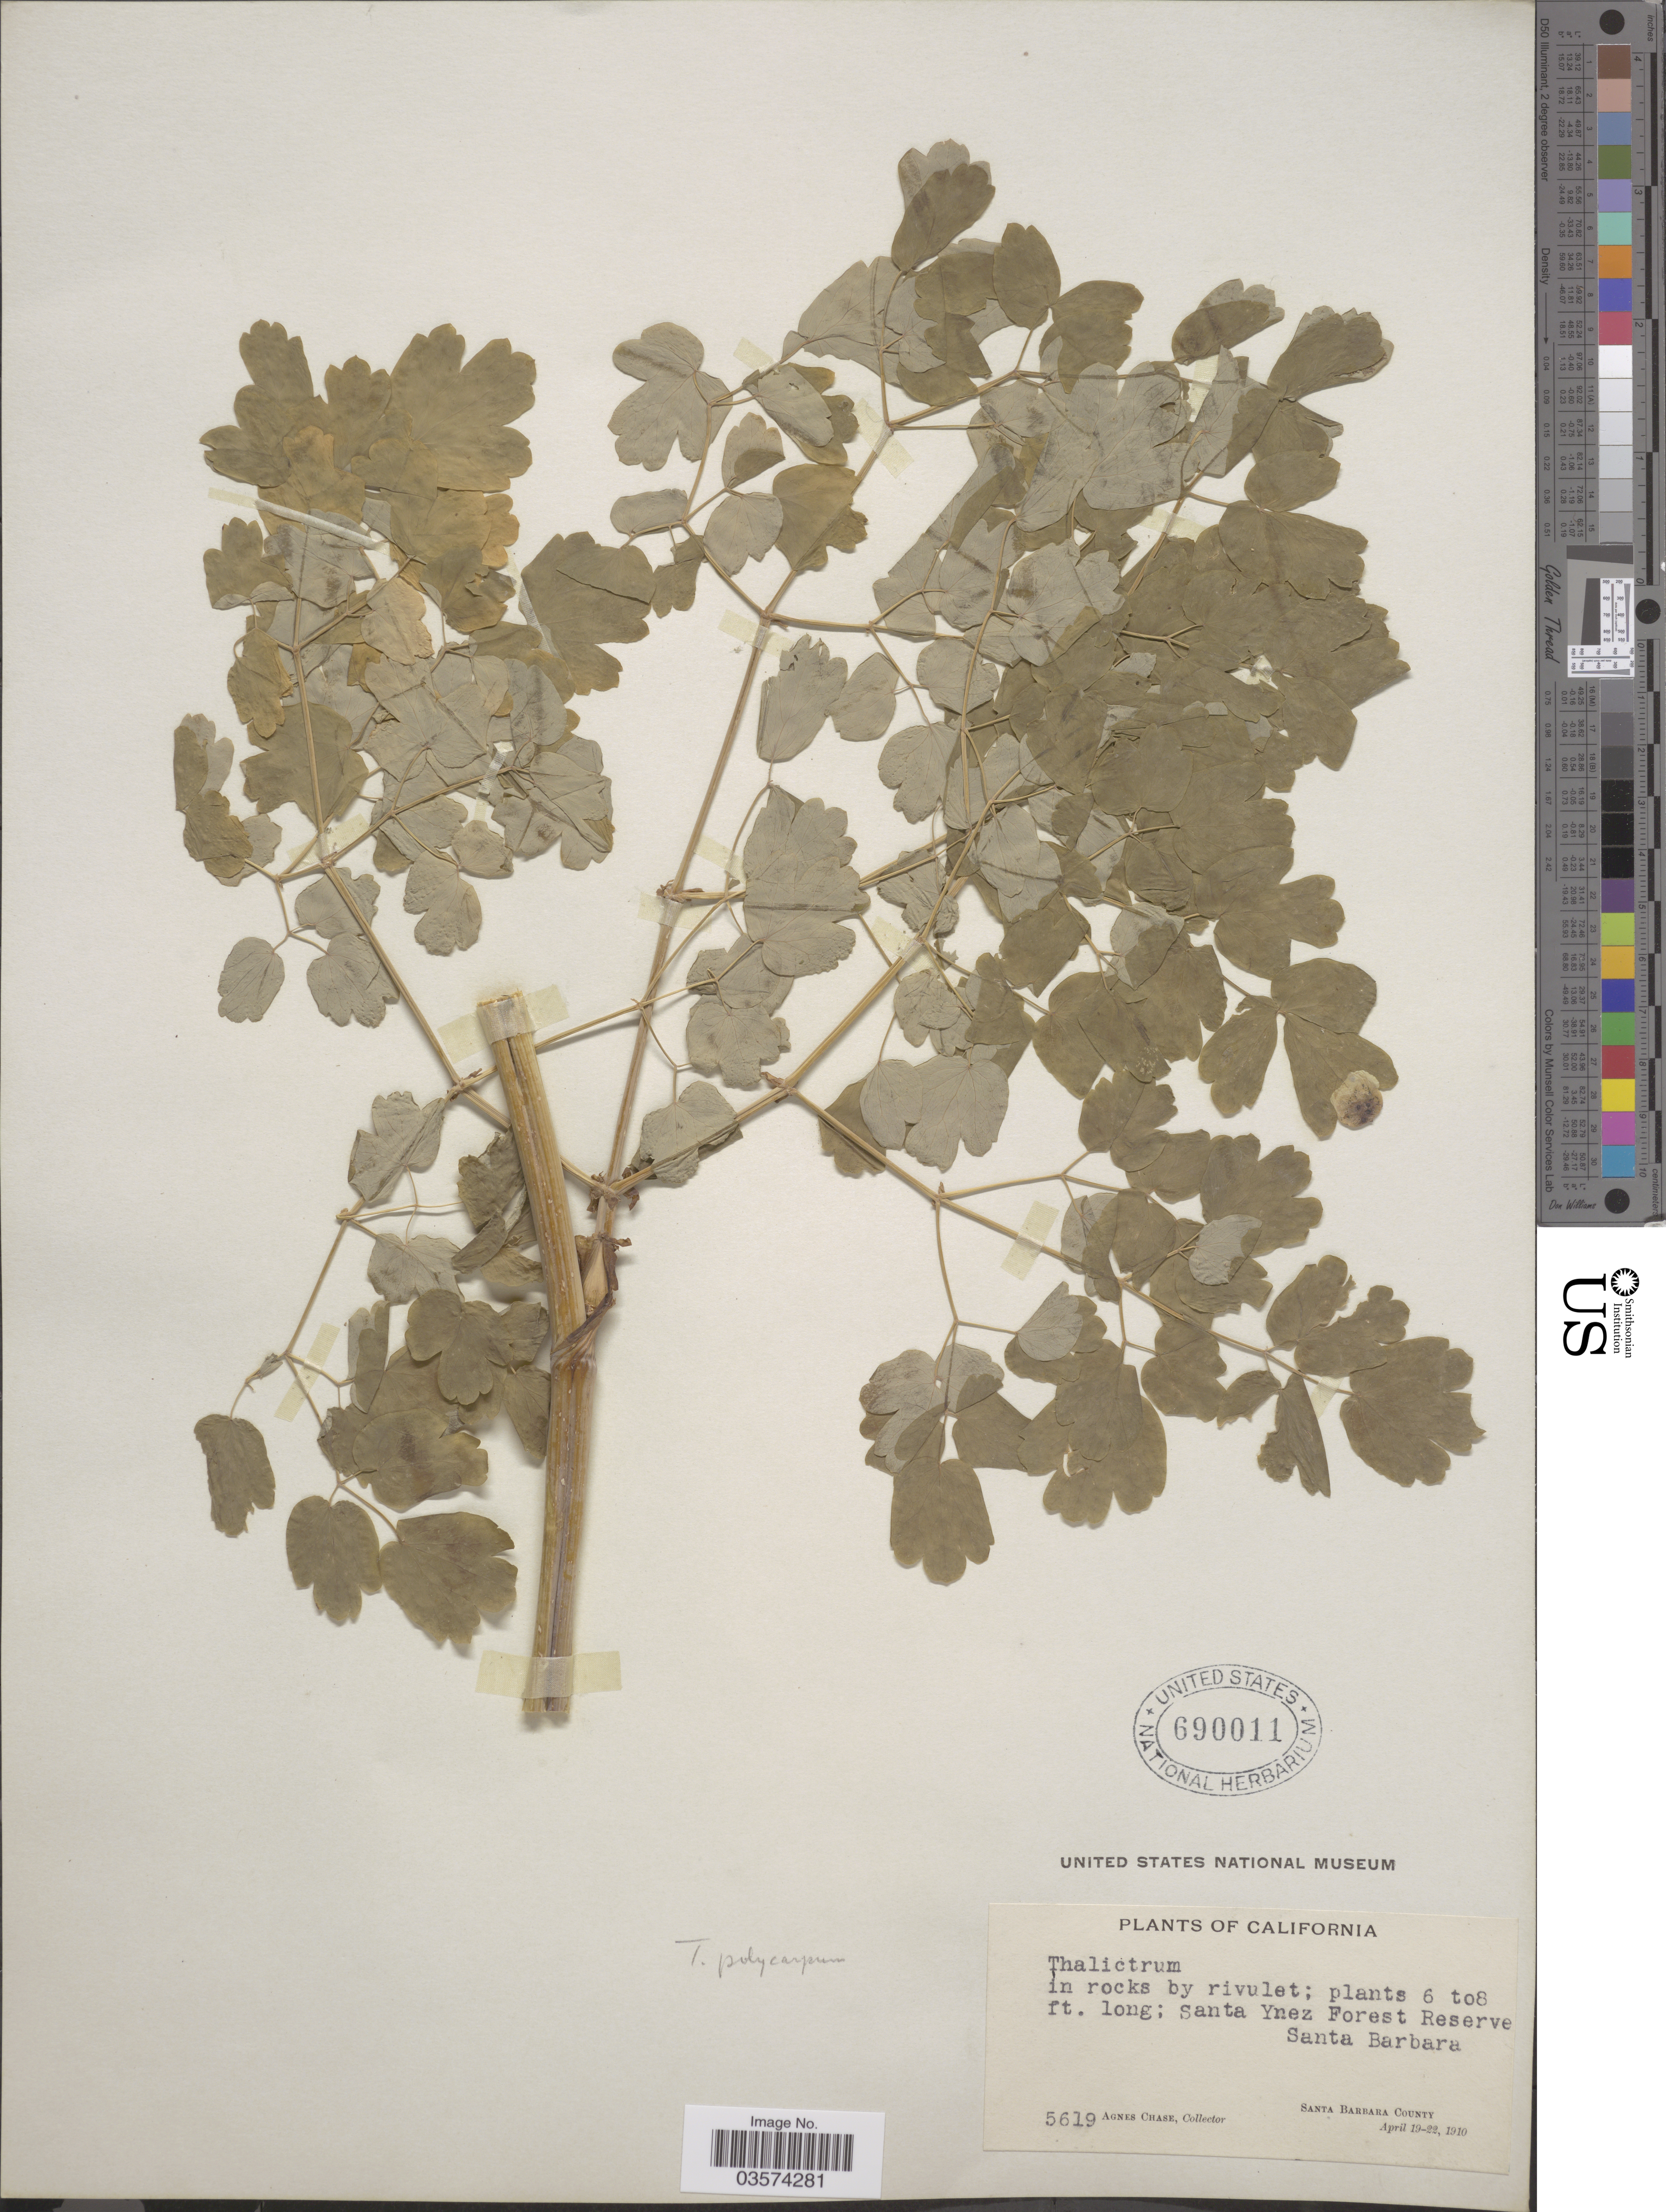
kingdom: Plantae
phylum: Tracheophyta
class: Magnoliopsida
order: Ranunculales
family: Ranunculaceae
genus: Thalictrum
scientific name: Thalictrum polycarpum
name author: (Torr.) S. Watson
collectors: A. Chase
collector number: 5619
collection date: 1910-04-19/1910-04-22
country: United States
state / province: California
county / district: Santa Barbara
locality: Santa Ynez Forest Reserve. Santa Barbara. Santa Barbara County.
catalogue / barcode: US 690011